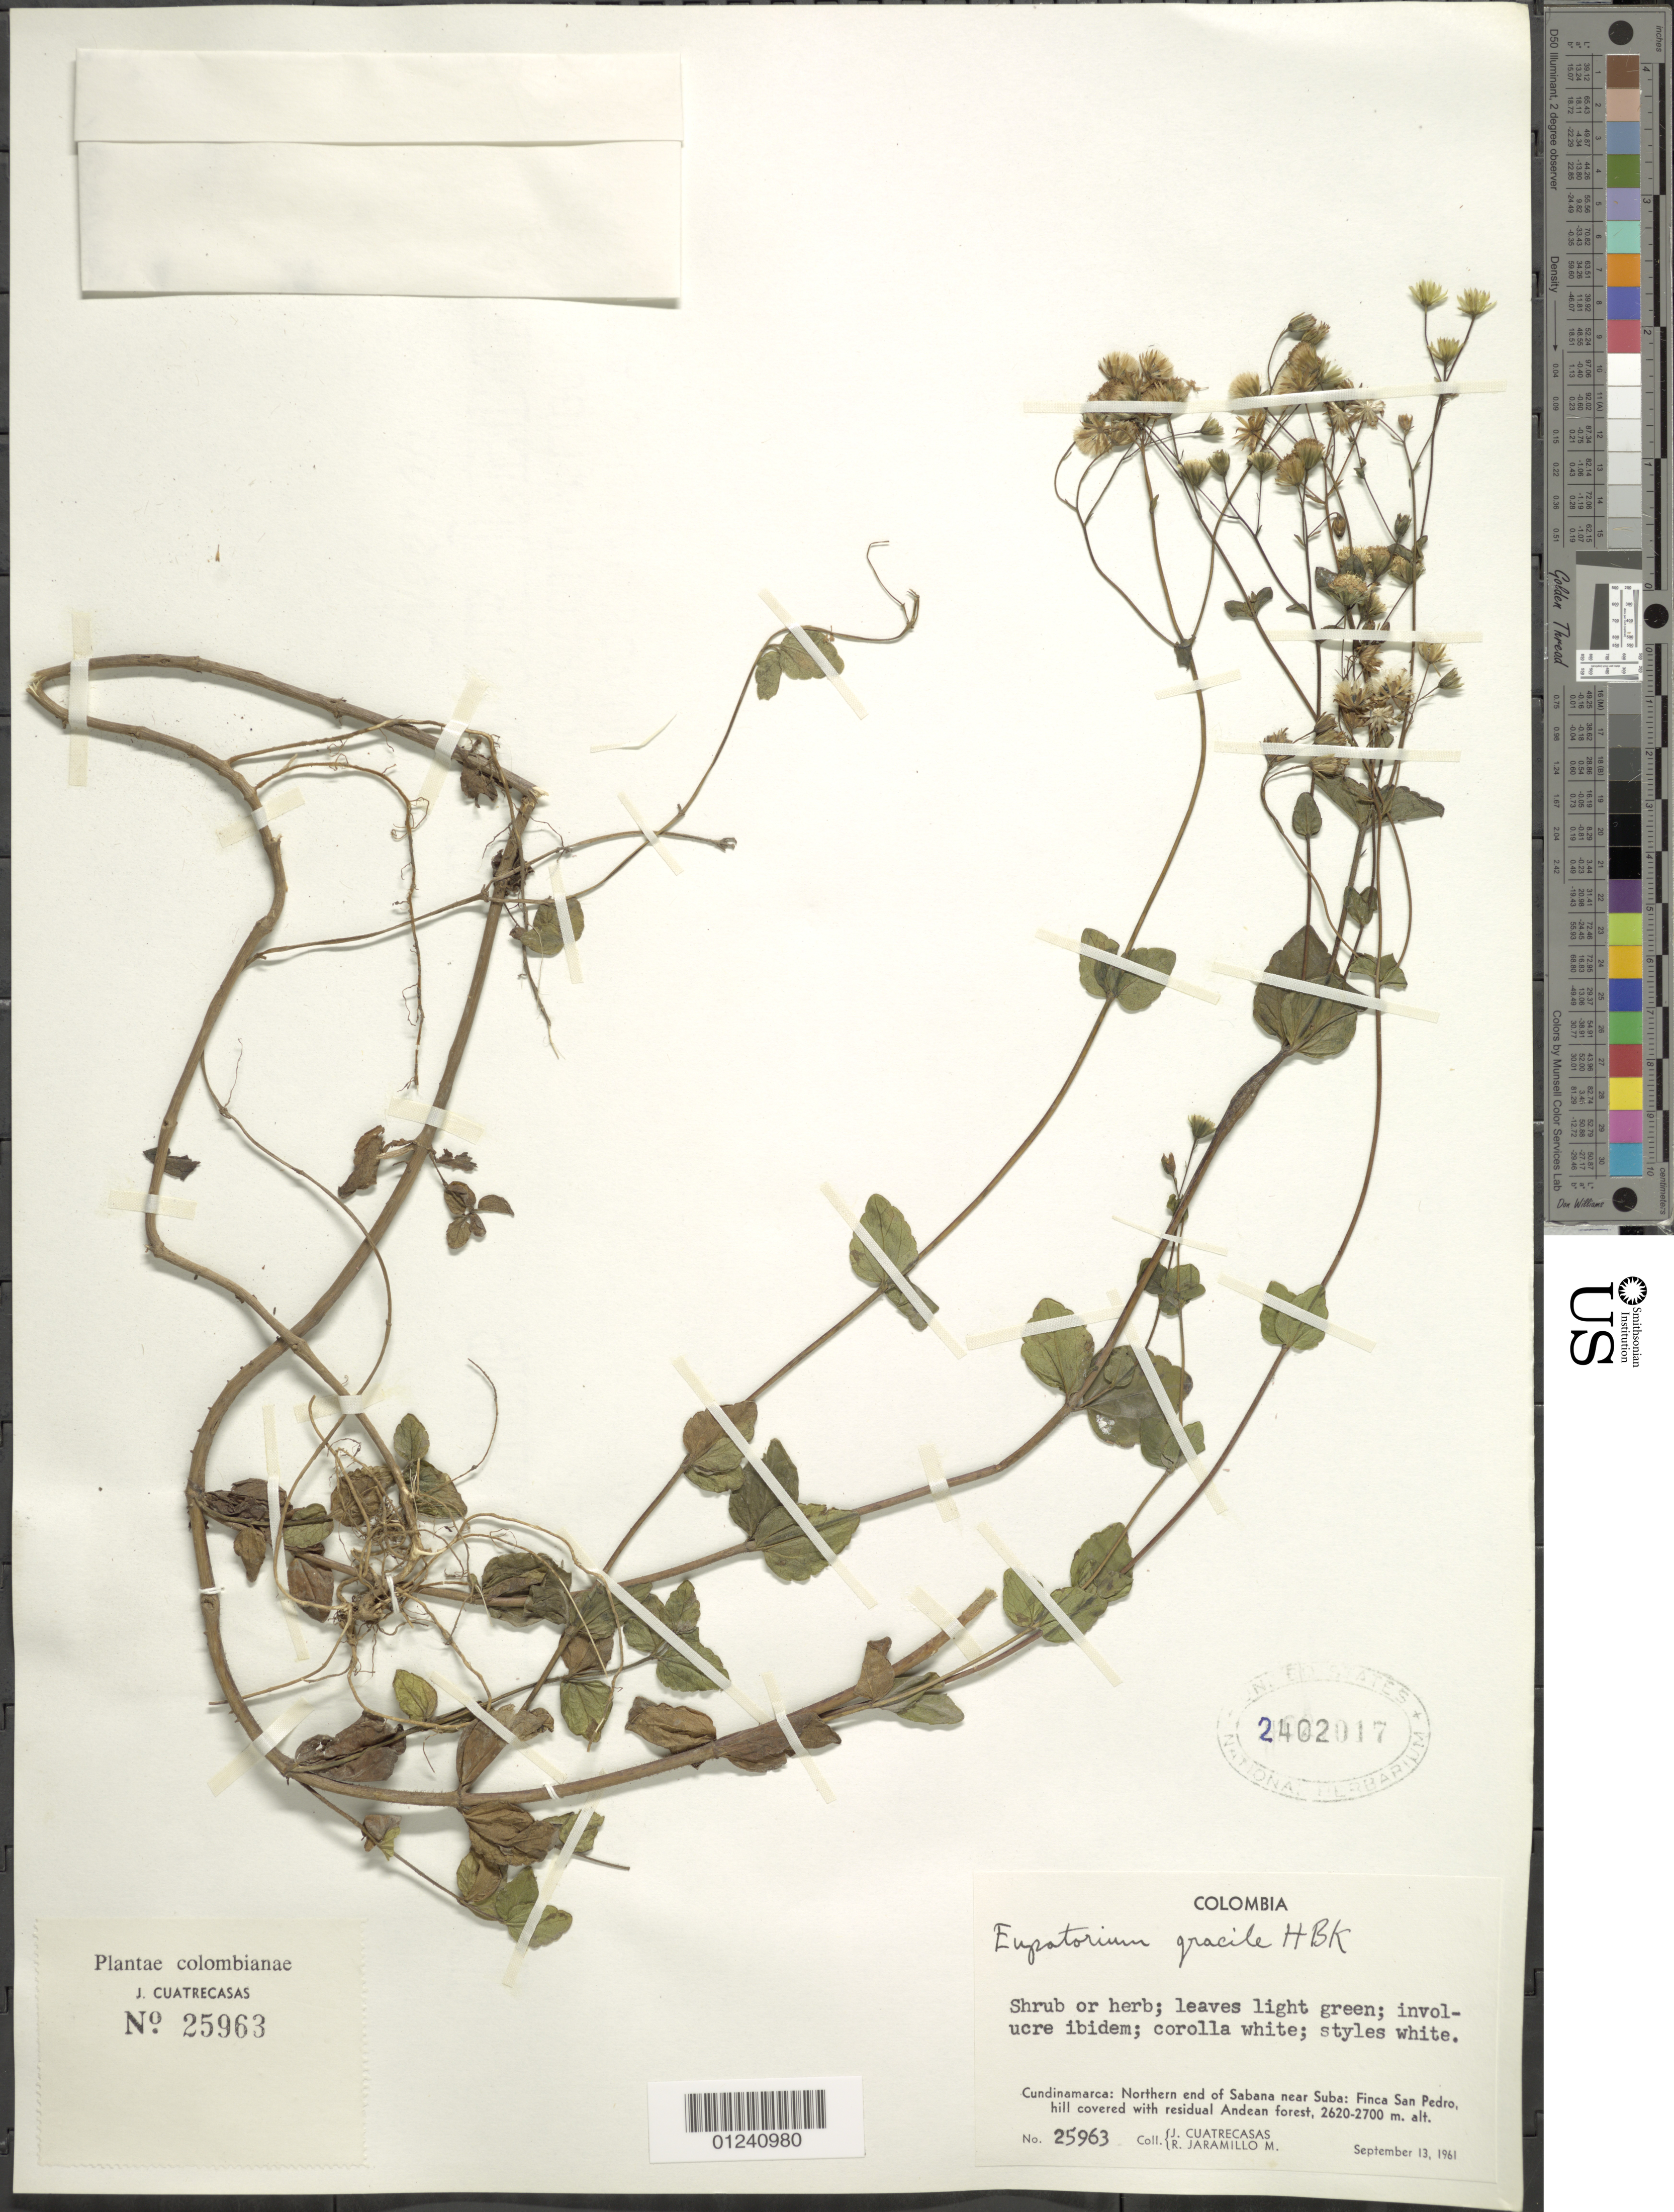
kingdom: Plantae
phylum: Tracheophyta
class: Magnoliopsida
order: Asterales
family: Asteraceae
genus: Ageratina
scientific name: Ageratina gracilis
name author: (Kunth) R.M. King & H. Rob.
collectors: J. Cuatrecasas & R. Jaramillo M.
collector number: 25963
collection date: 1961-09-13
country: Colombia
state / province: Cundinamarca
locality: Northern end of Sabana near Suba: Finca San Pedro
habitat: Hill covered with residual Andean forest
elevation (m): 2620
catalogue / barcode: US 2402017